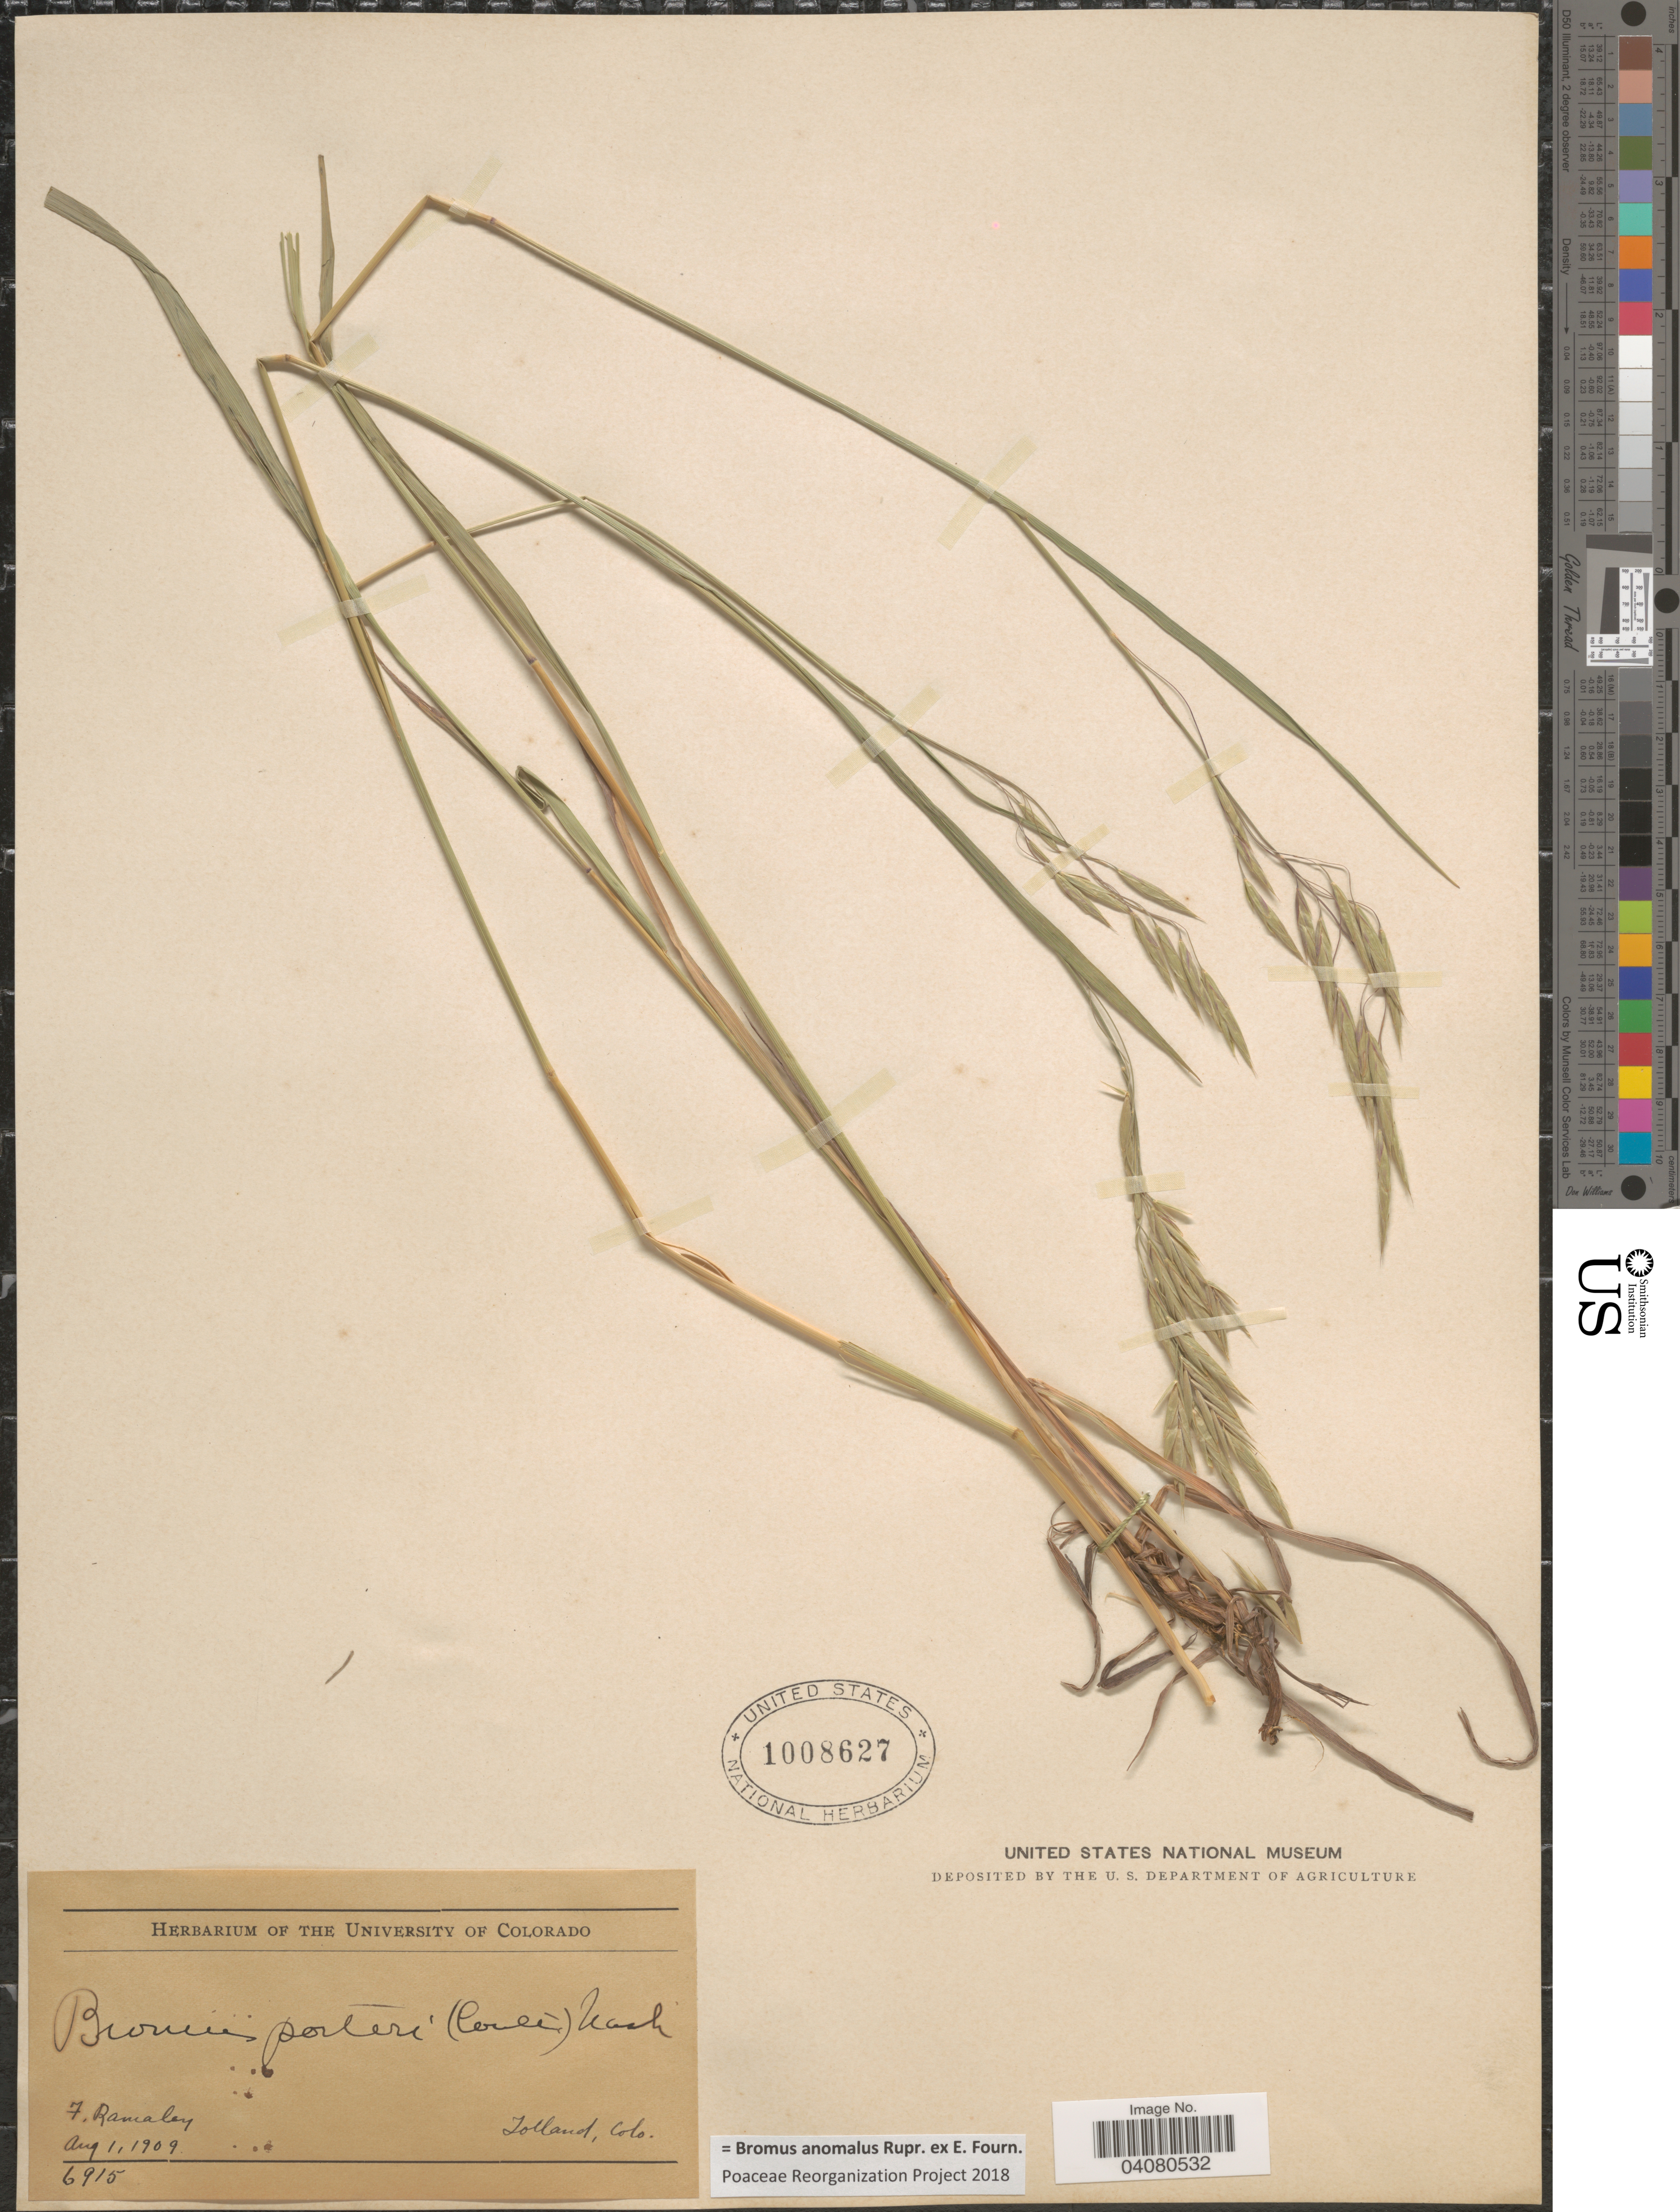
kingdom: Plantae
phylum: Tracheophyta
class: Liliopsida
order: Poales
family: Poaceae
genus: Bromus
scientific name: Bromus anomalus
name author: Rupr. ex E. Fourn.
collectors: F. Ramaley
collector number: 6915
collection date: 1909-08-01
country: United States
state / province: Colorado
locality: Tolland.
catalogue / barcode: US 1008627